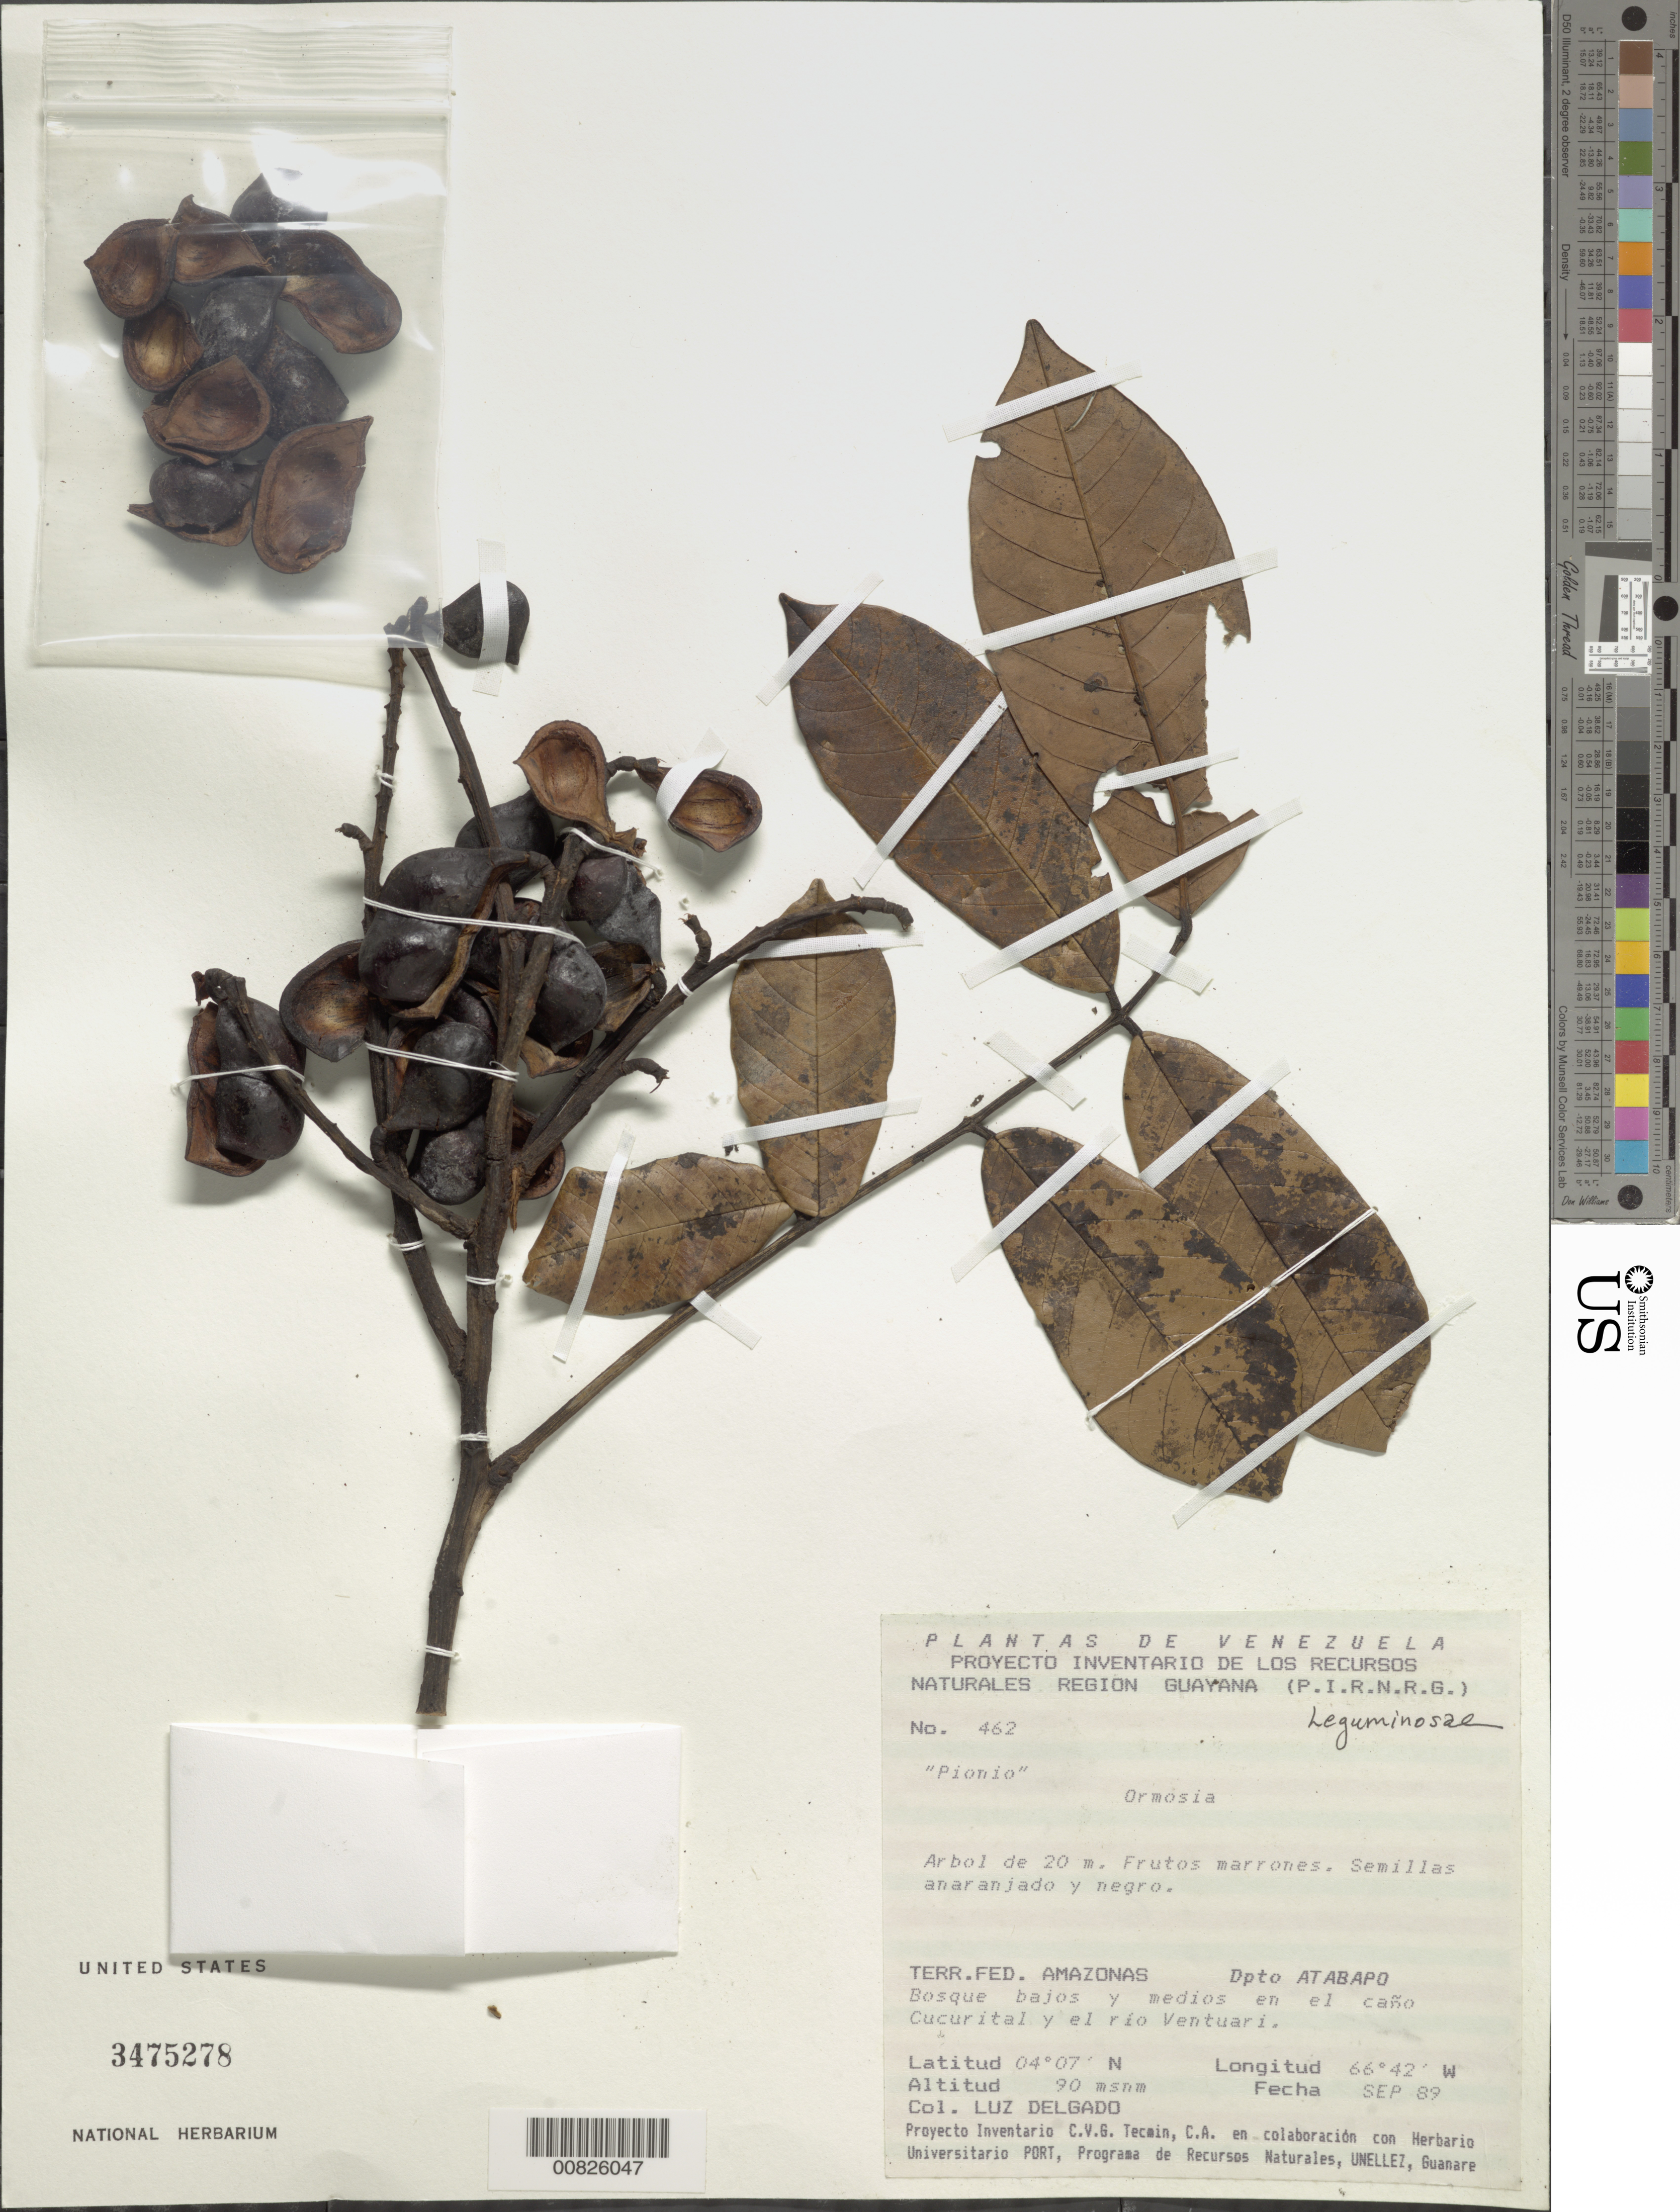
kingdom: Plantae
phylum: Tracheophyta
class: Magnoliopsida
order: Fabales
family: Fabaceae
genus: Ormosia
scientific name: Ormosia sp.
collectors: L. Delgado V.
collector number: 462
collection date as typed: Sep-89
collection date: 1989-09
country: Venezuela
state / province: Amazonas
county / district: Atabapo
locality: Caño Cucurital y Río Ventuari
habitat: Bosque bajos y medios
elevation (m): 90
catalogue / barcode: US 3475278